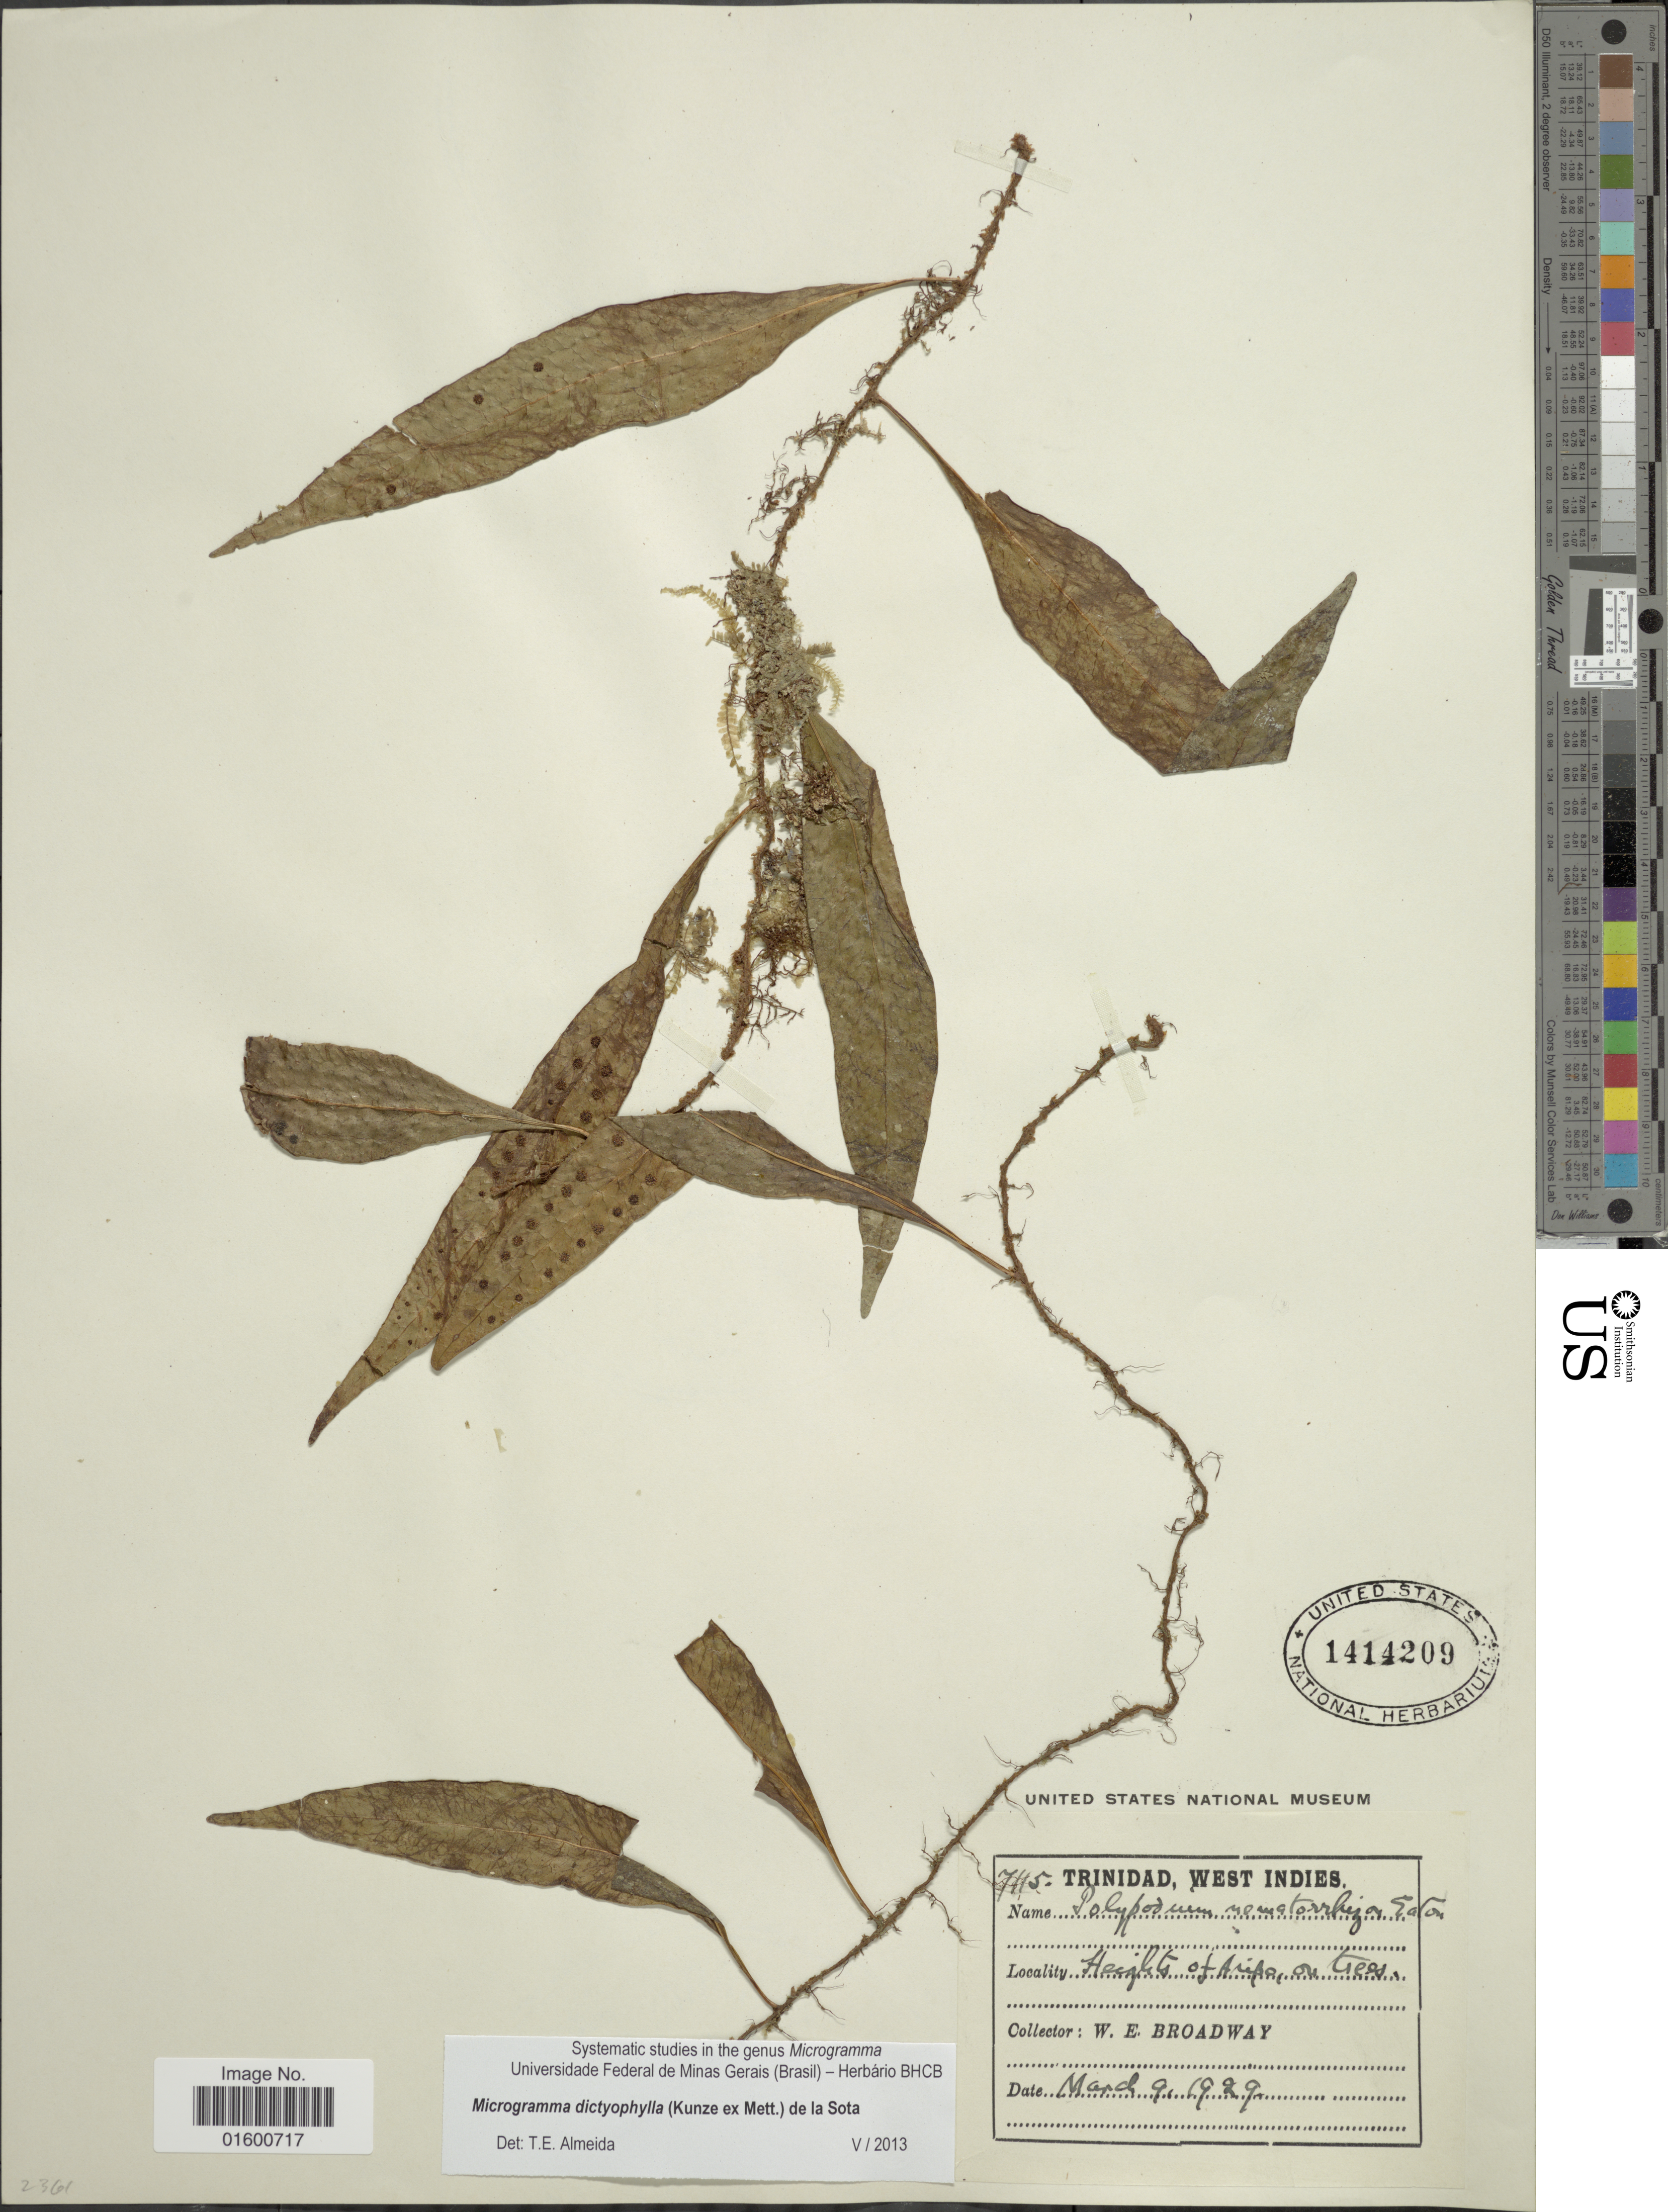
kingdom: Plantae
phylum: Tracheophyta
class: Polypodiopsida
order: Polypodiales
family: Polypodiaceae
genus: Microgramma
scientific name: Microgramma dictyophylla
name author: (Kunze ex Mett.) de la Sota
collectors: W. E. Broadway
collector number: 7115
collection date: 1929-03-09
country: Trinidad and Tobago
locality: Trinidad, West Indies, Heights of Aripo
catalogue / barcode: US 1414209